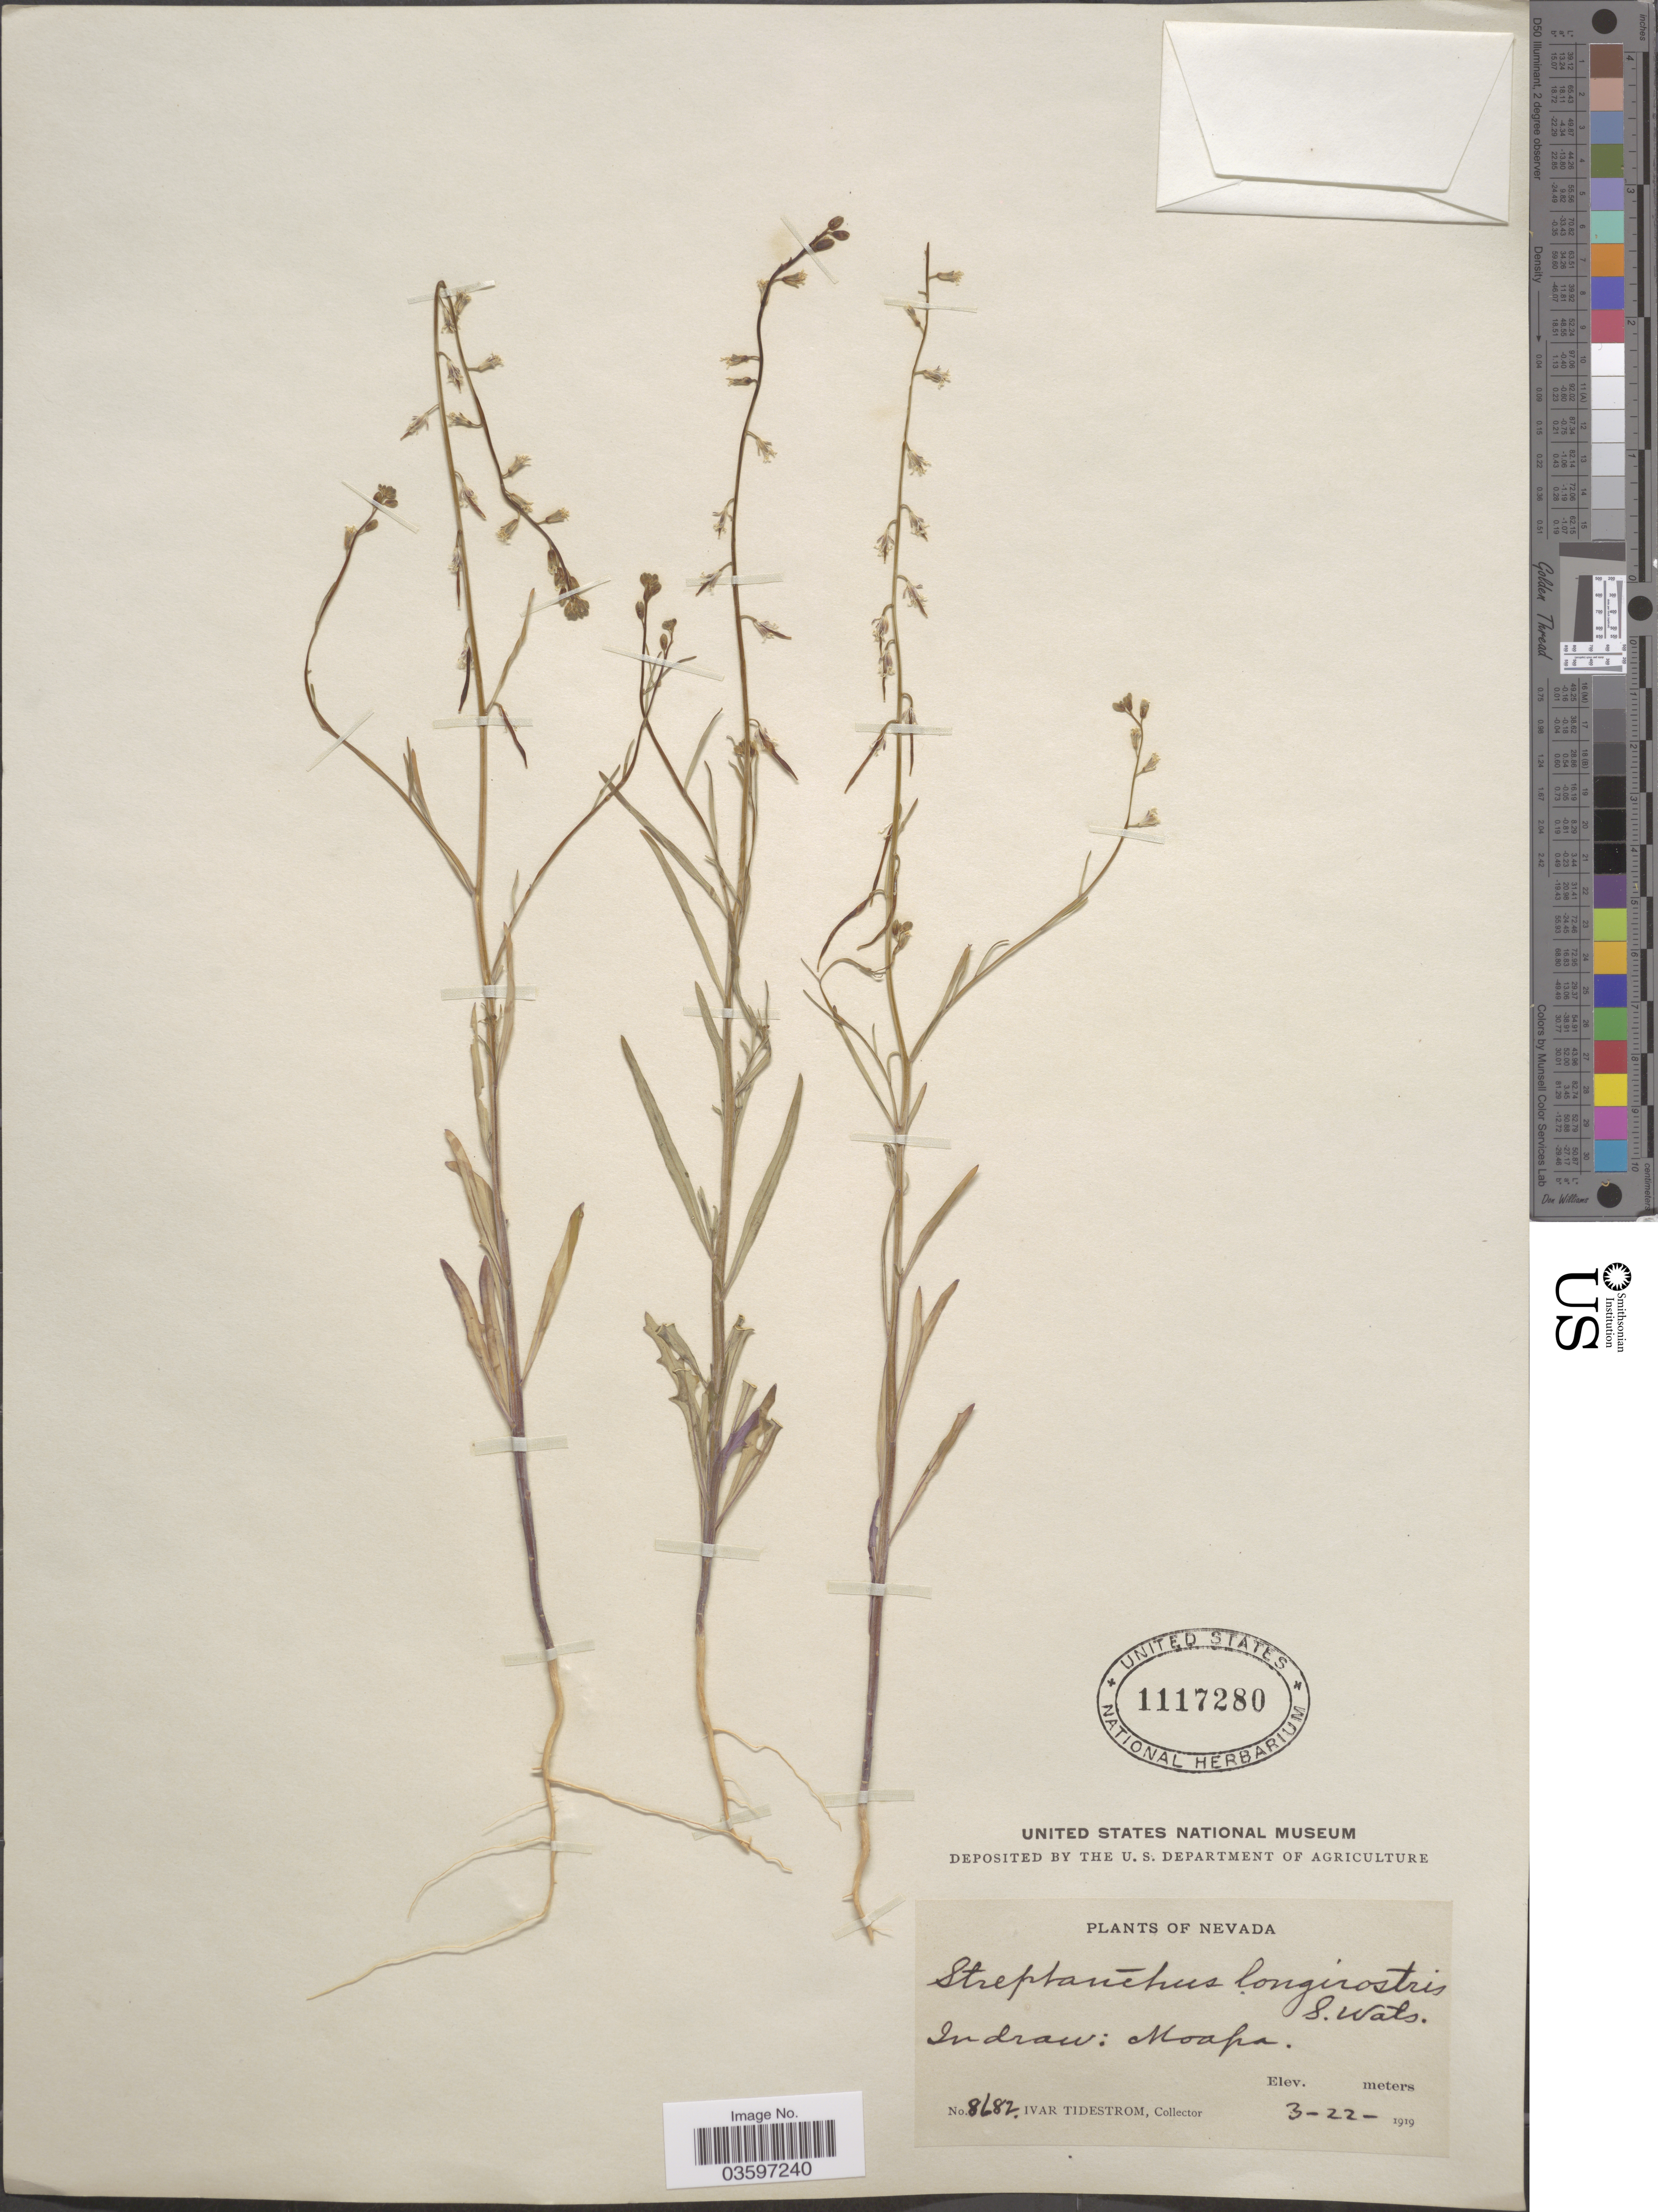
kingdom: Plantae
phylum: Tracheophyta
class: Magnoliopsida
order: Brassicales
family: Brassicaceae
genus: Streptanthella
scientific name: Streptanthella longirostris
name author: (S. Watson) Rydb.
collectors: I. F. Tidestrom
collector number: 8682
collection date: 1919-03-22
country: United States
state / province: Nevada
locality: In draw: Moapa.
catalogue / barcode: US 1117280